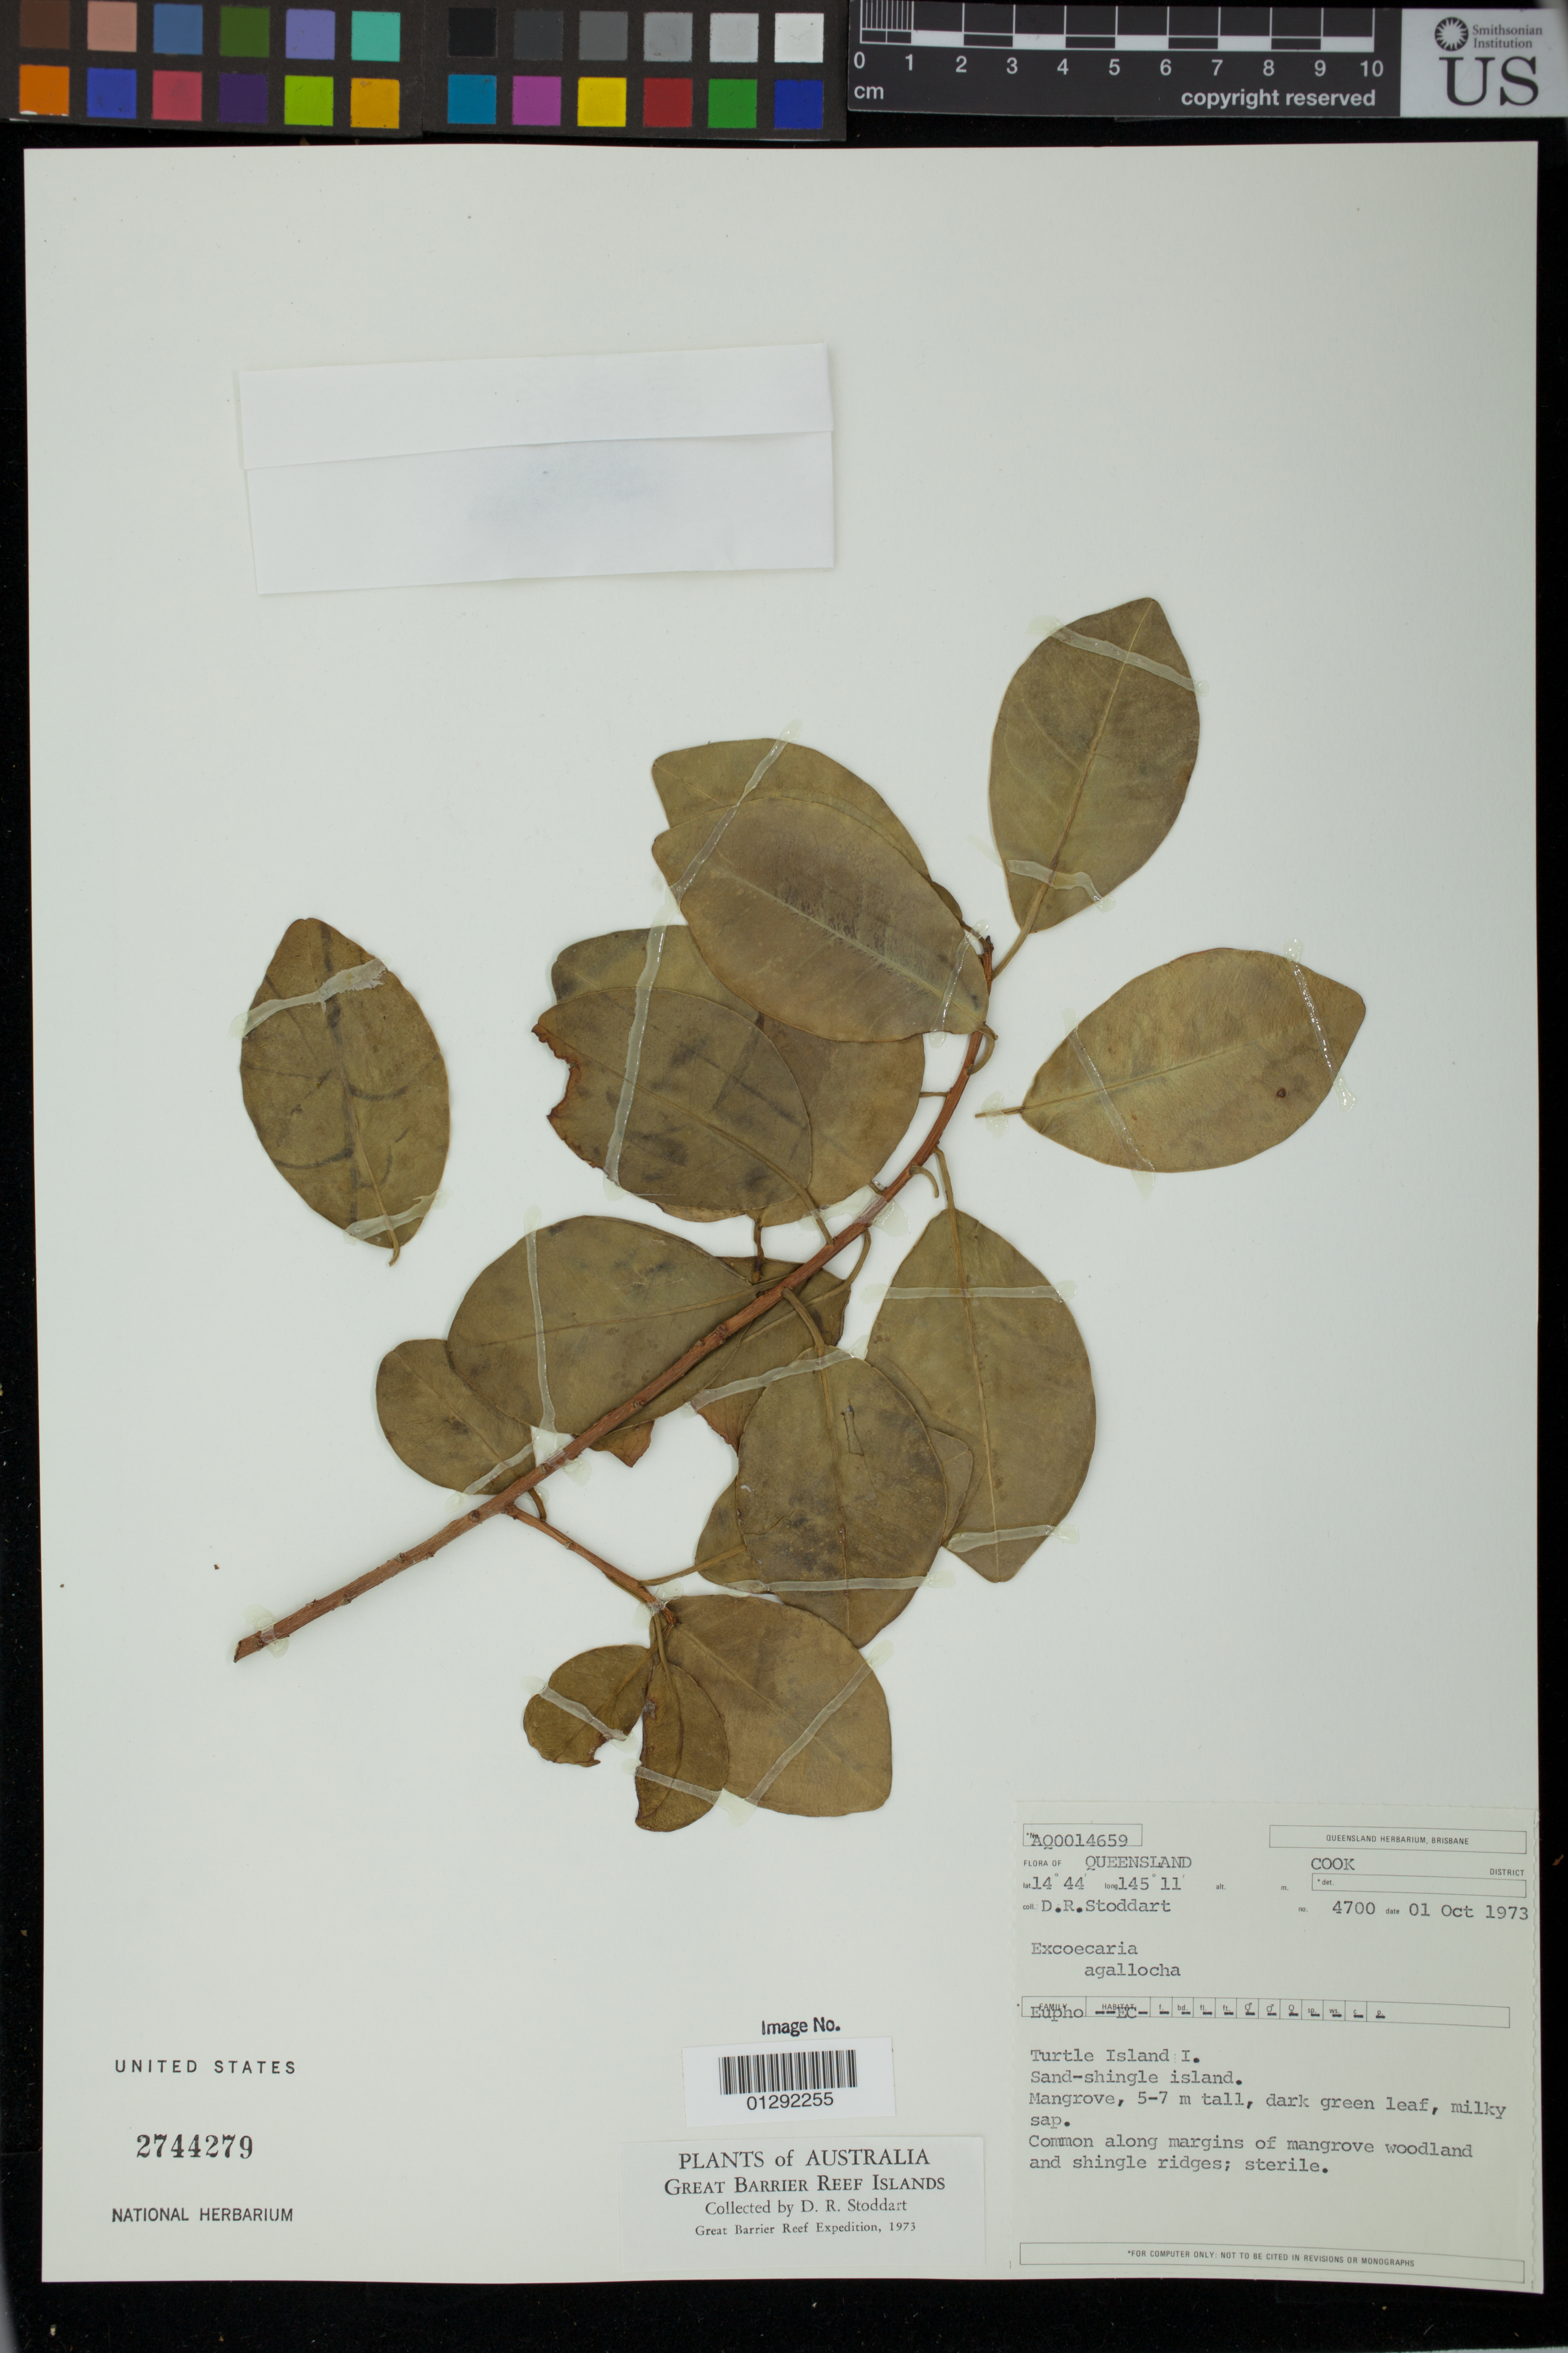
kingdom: Plantae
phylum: Tracheophyta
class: Magnoliopsida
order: Malpighiales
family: Euphorbiaceae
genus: Excoecaria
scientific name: Excoecaria agallocha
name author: L.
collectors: D. R. Stoddart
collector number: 4700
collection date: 1973-10-01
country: Australia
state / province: Queensland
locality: Cook. Turtle Island.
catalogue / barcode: US 2744279